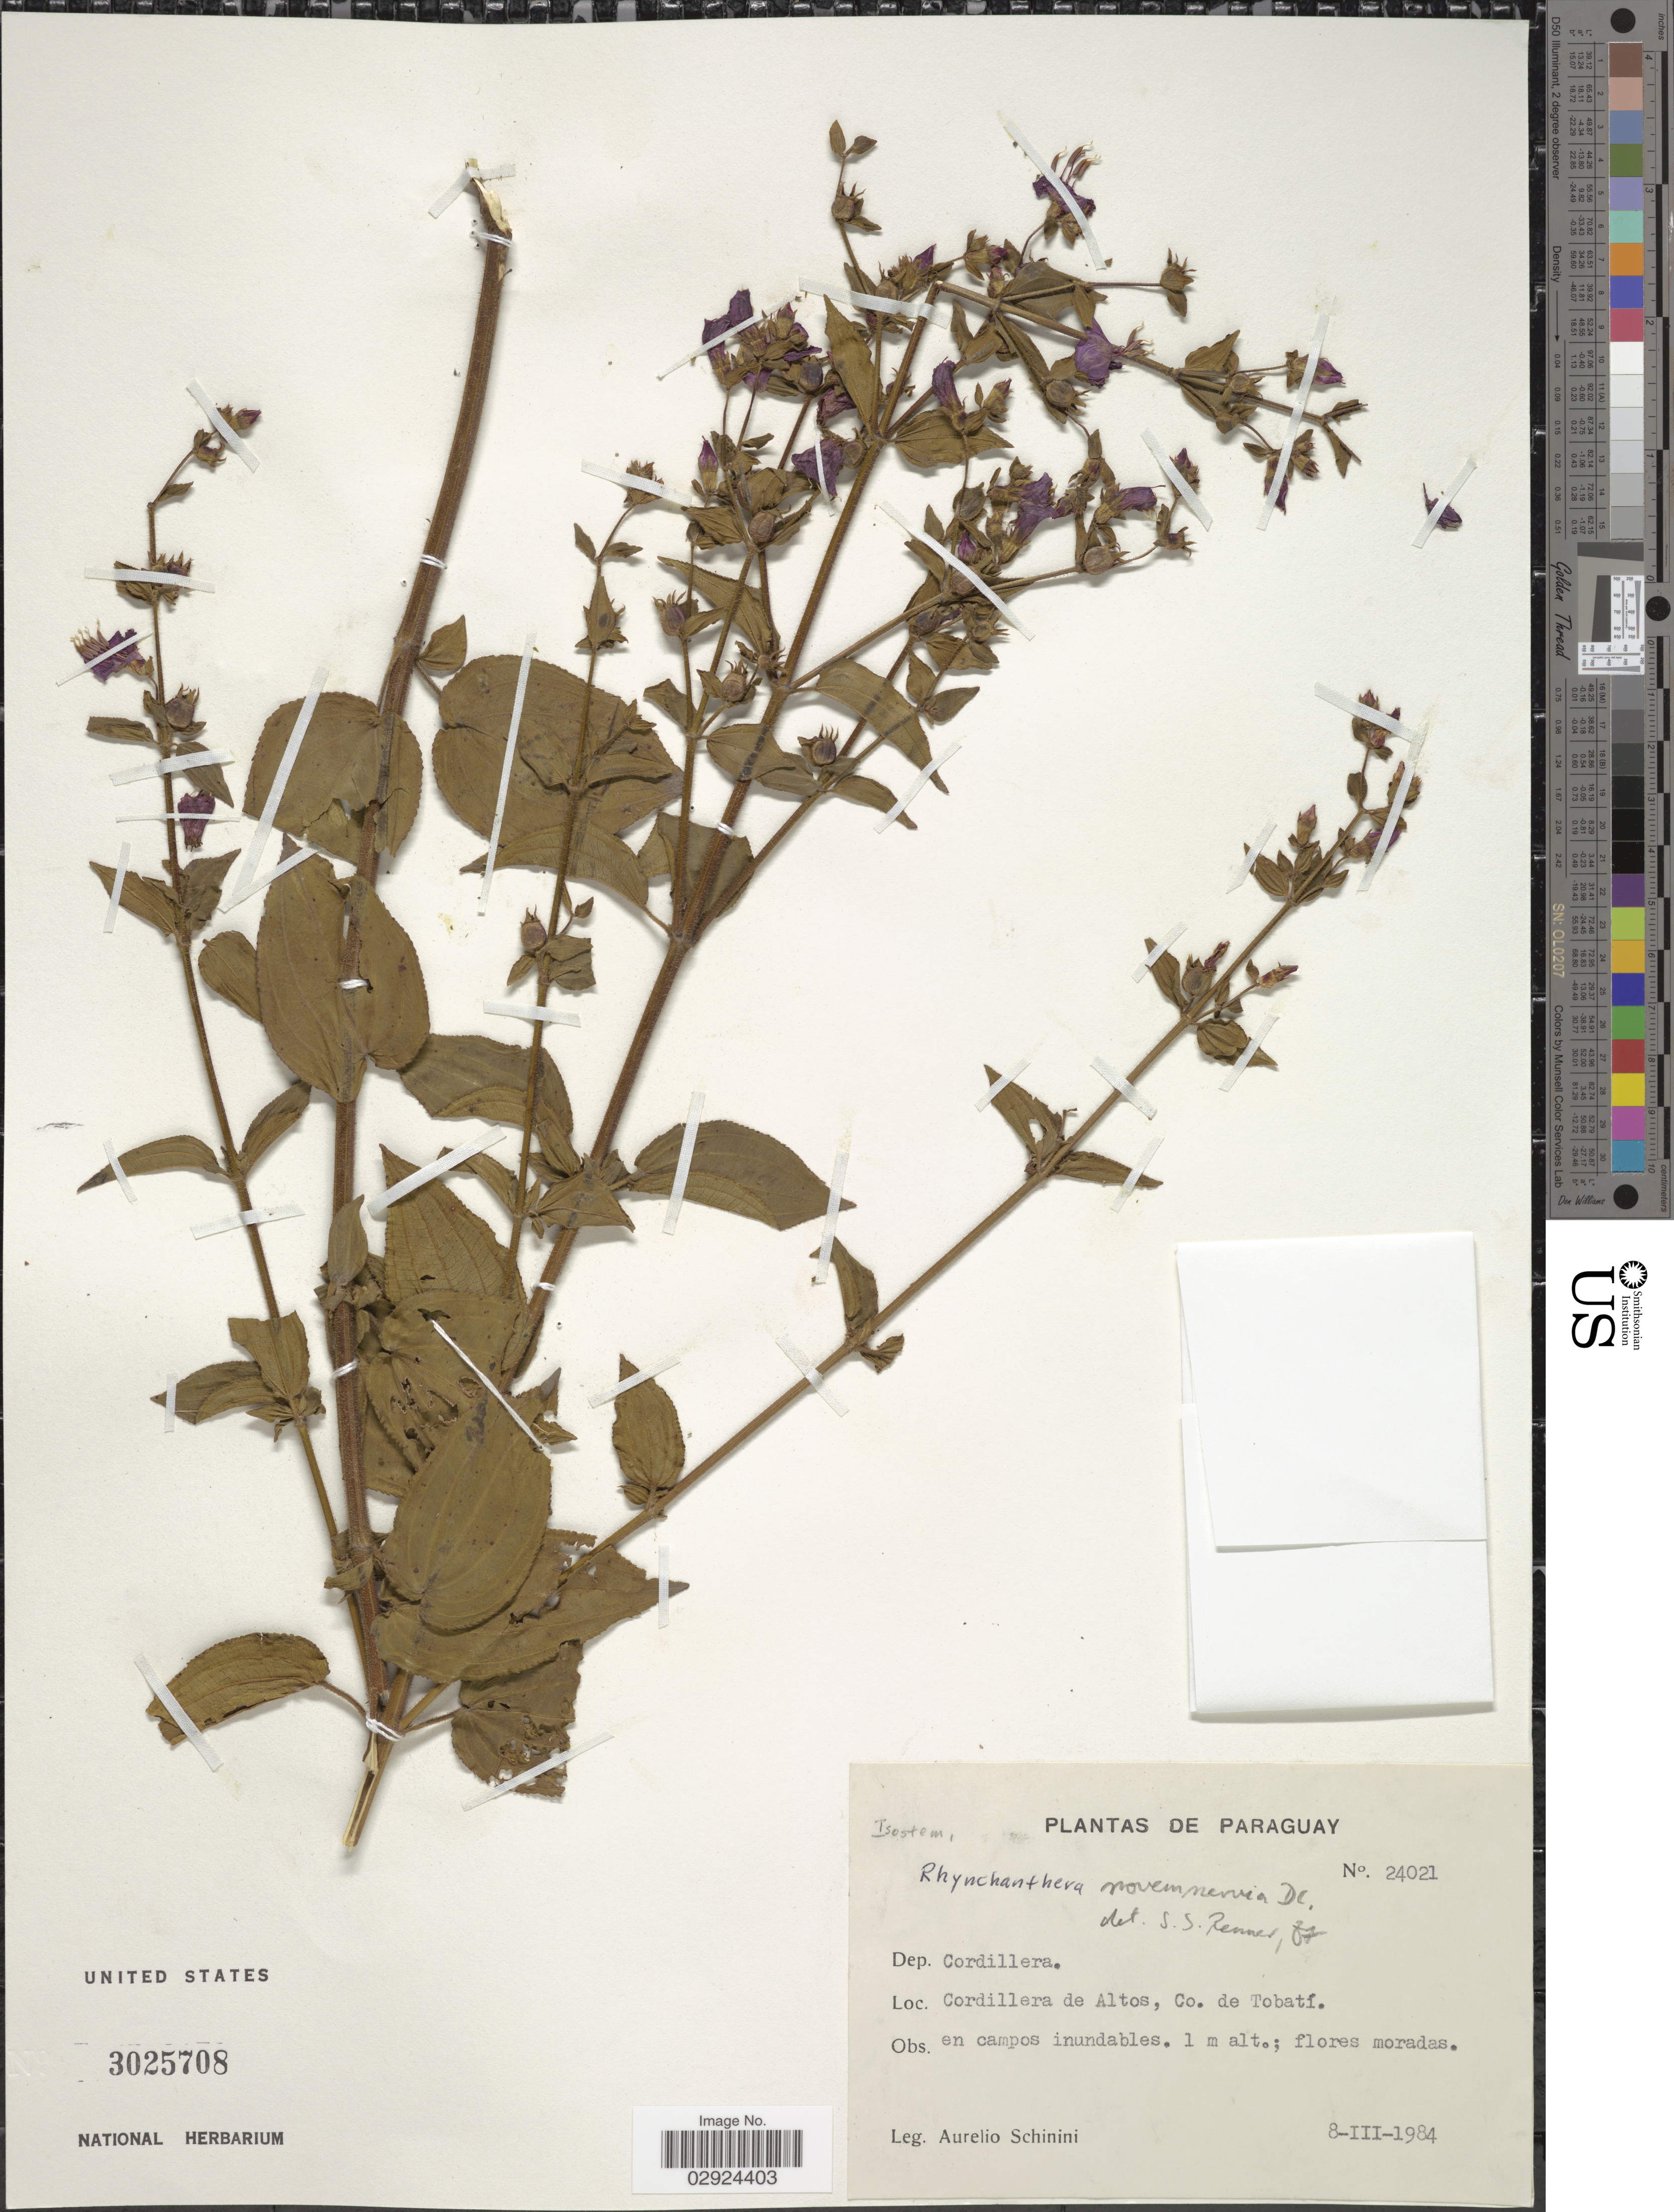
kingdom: Plantae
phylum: Tracheophyta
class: Magnoliopsida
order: Myrtales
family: Melastomataceae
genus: Rhynchanthera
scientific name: Rhynchanthera novemnervia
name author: DC.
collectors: A. Schinini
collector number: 24021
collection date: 1984-03-08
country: Paraguay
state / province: Cordillera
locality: Dep. Cordillera, Cordillera de Altos, Co. de Tobatí.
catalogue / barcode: US 3025708